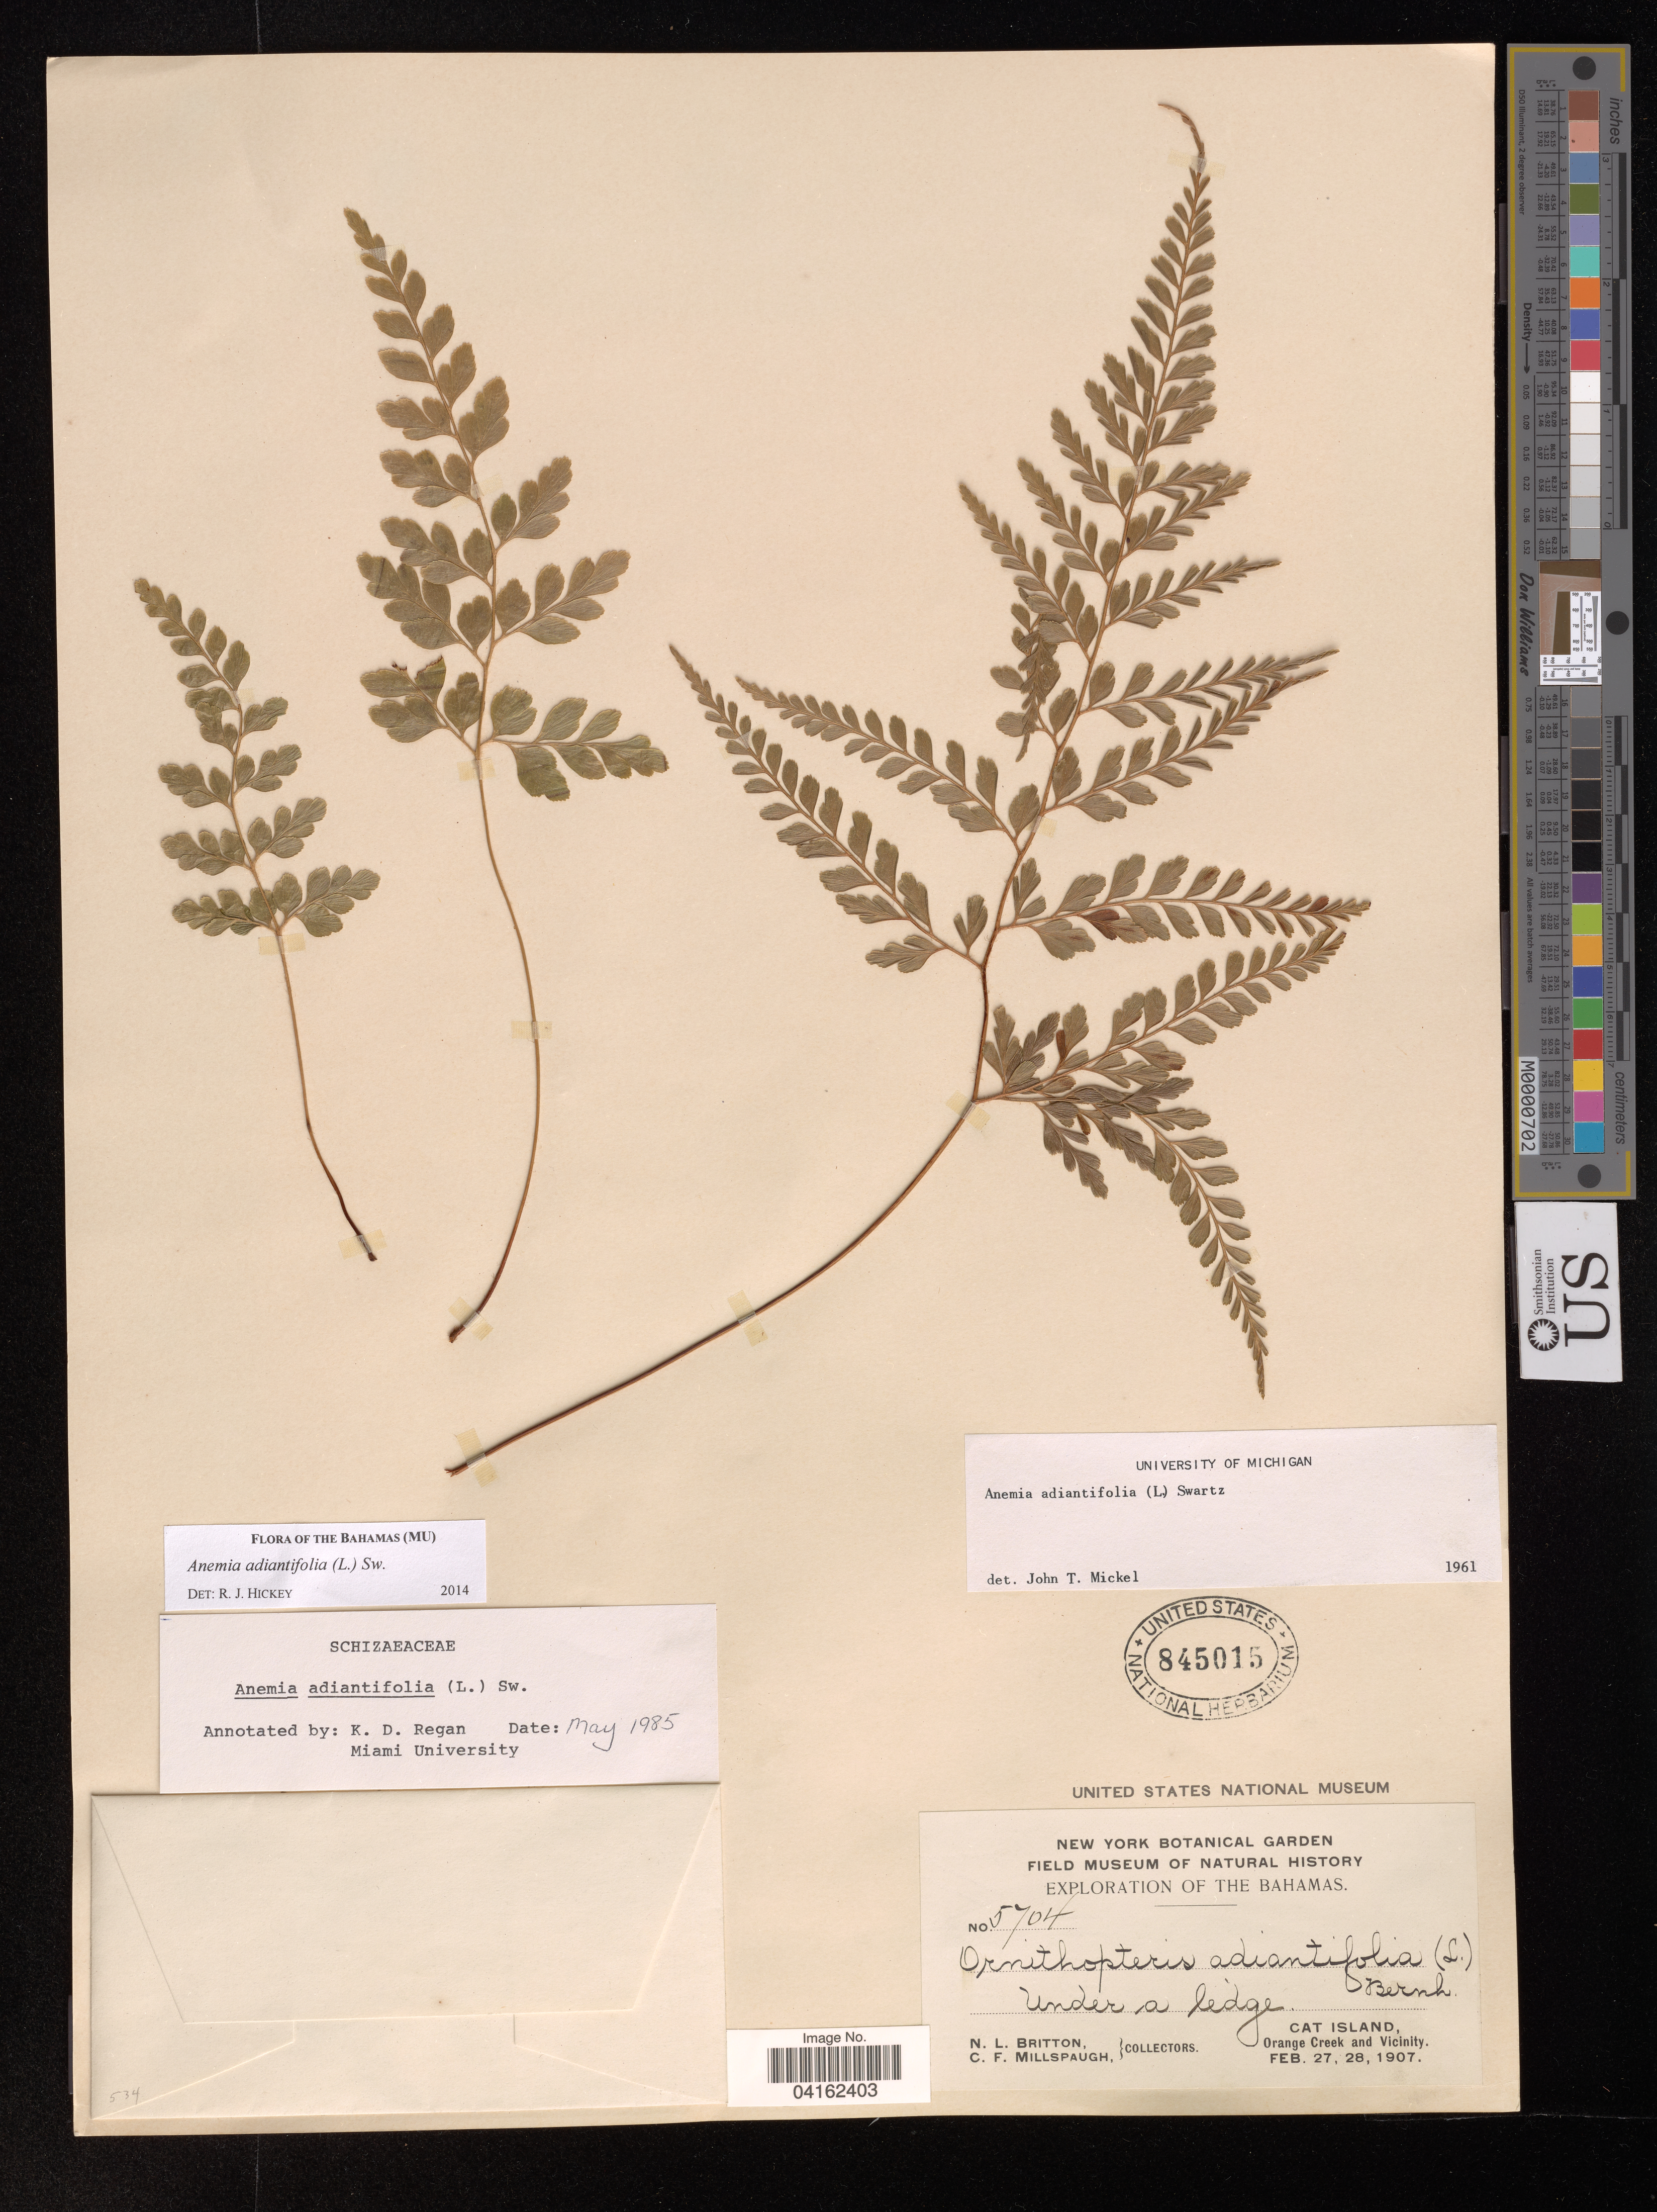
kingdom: Plantae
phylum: Tracheophyta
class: Polypodiopsida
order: Schizaeales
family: Anemiaceae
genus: Anemia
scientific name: Anemia adiantifolia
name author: (L.) Sw.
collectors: N. Britton & C. F. Millspaugh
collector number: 5704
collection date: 1907-02-27/1907-02-28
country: Bahamas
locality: Cat Island, Orange Creek and Vicinity.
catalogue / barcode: US 845015